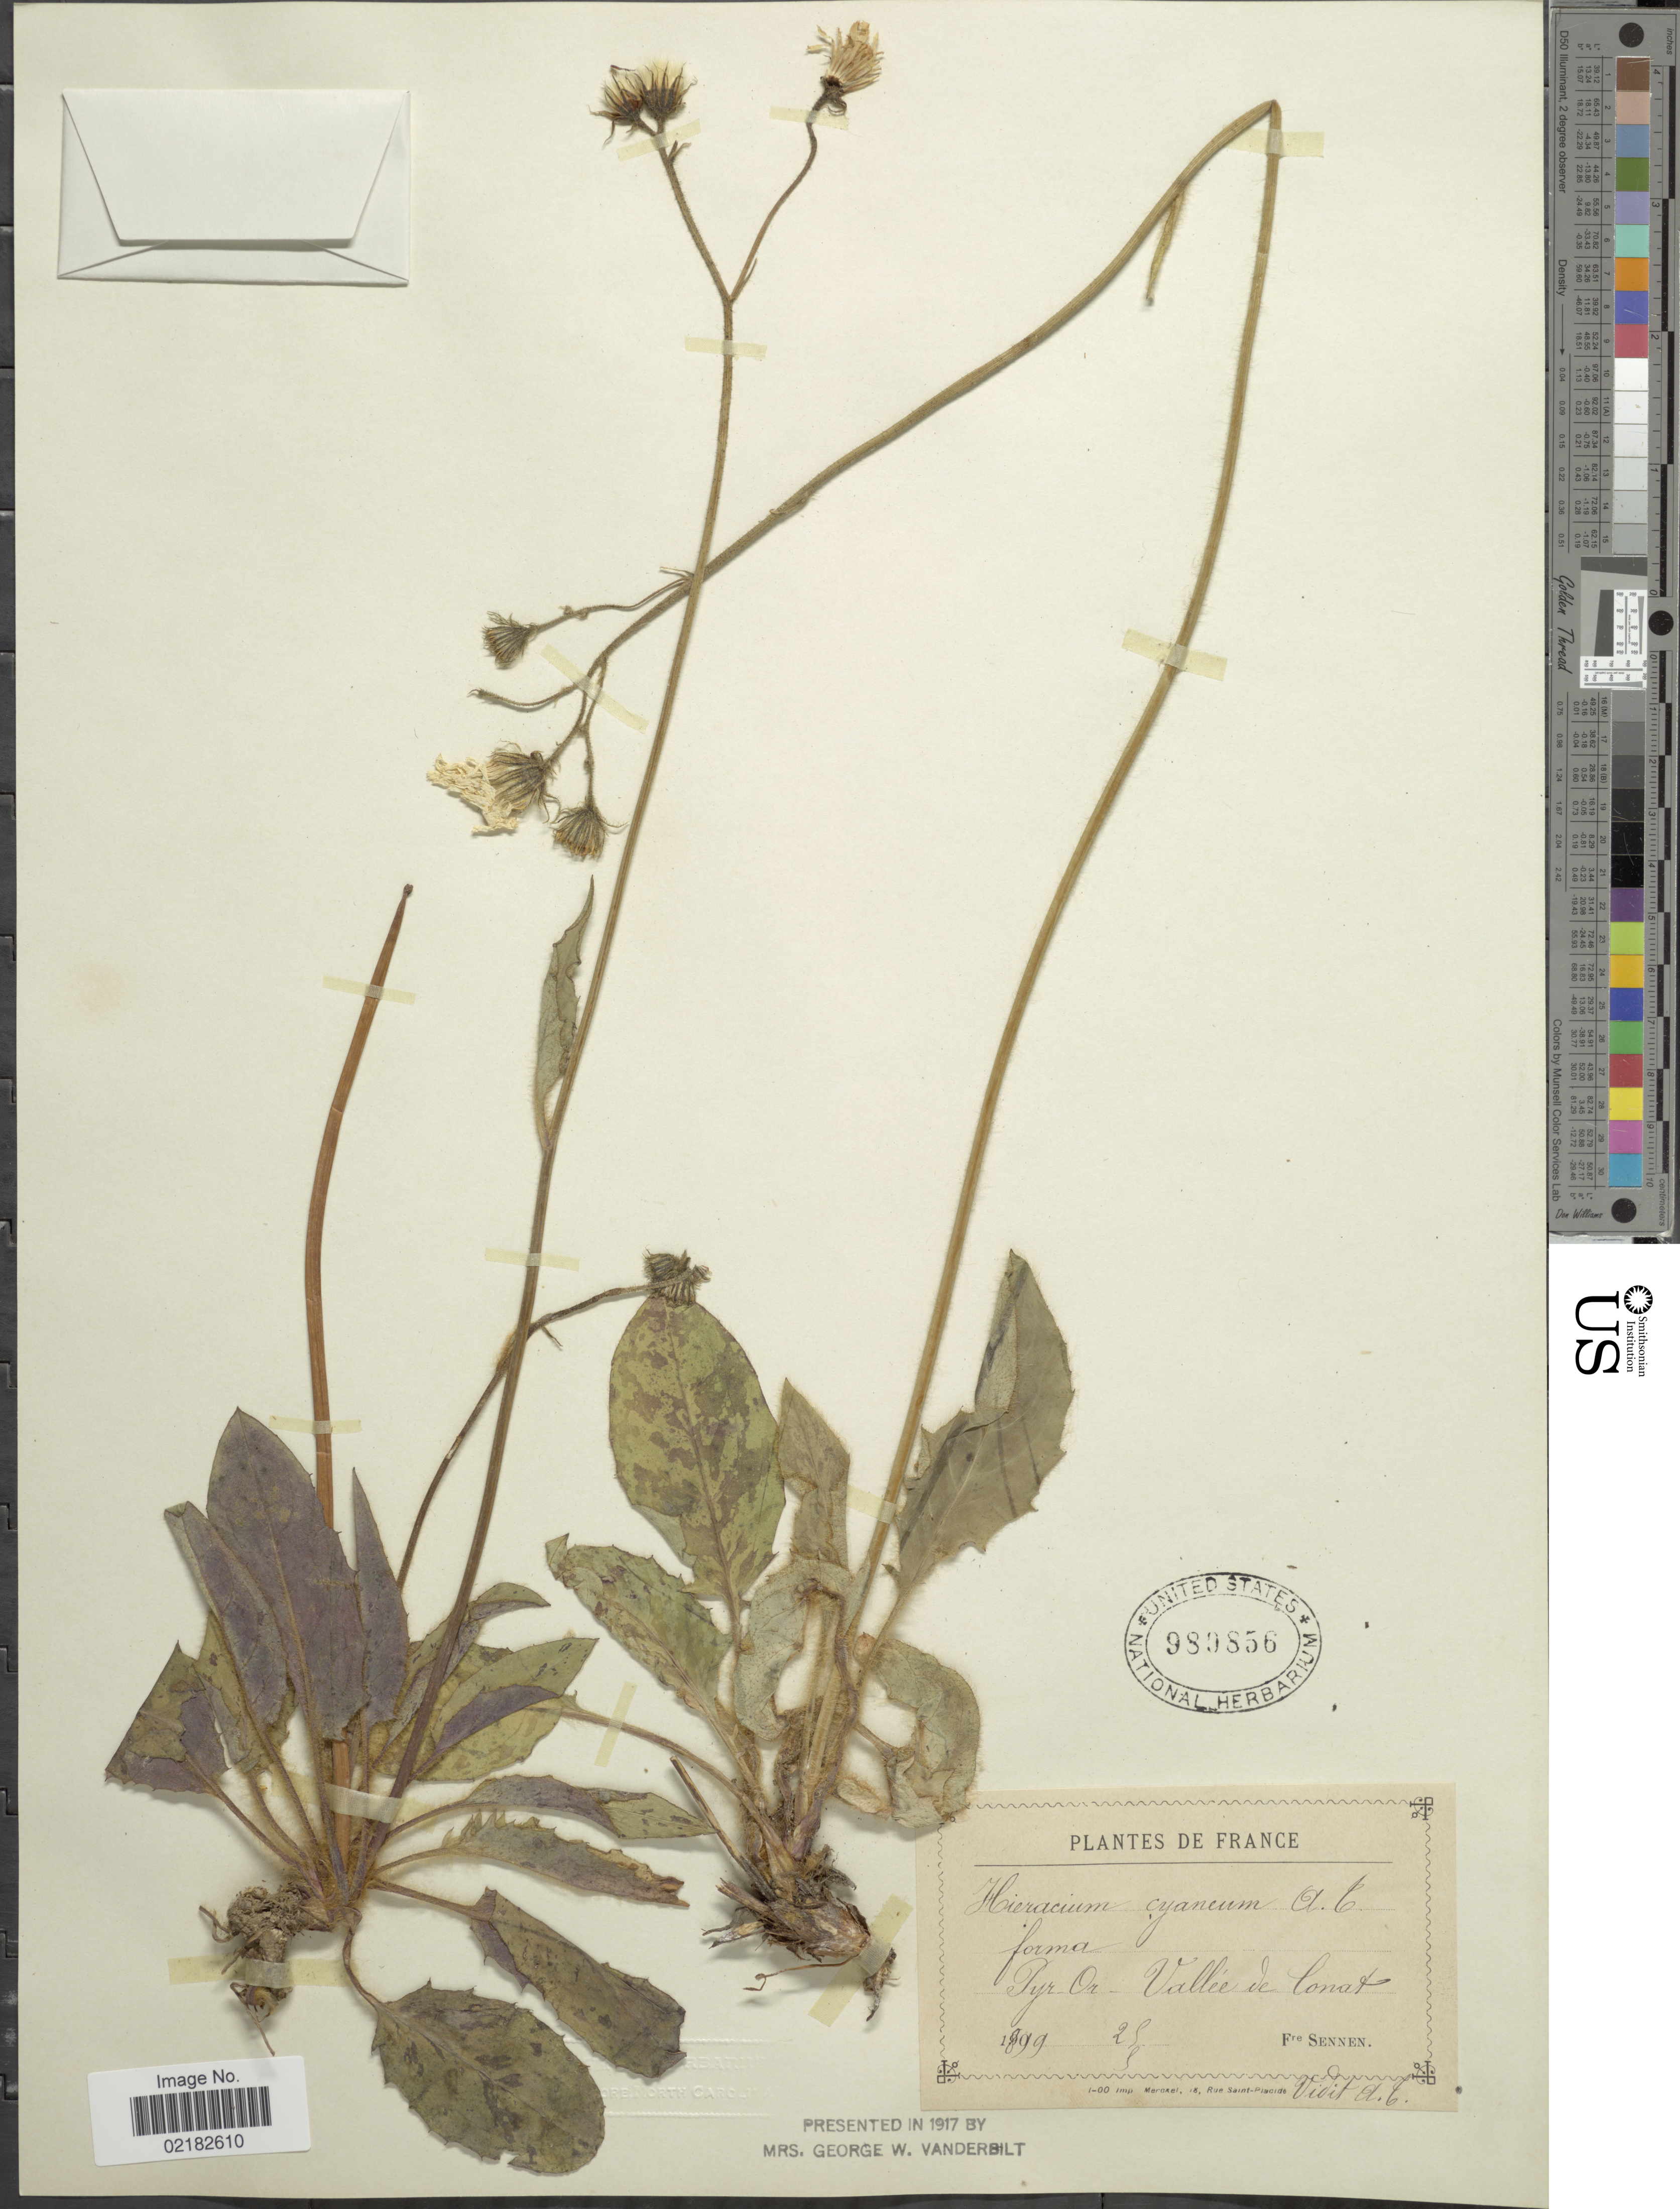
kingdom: Plantae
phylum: Tracheophyta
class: Magnoliopsida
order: Asterales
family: Asteraceae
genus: Hieracium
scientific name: Hieracium schmidtii subsp. cyaneum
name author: (Arvet-Touvet) O. Bolòs & Vigo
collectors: E. Sennen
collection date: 1899-05-25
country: France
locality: Pyr. Or-Vallee de Conat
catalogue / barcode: US 980856